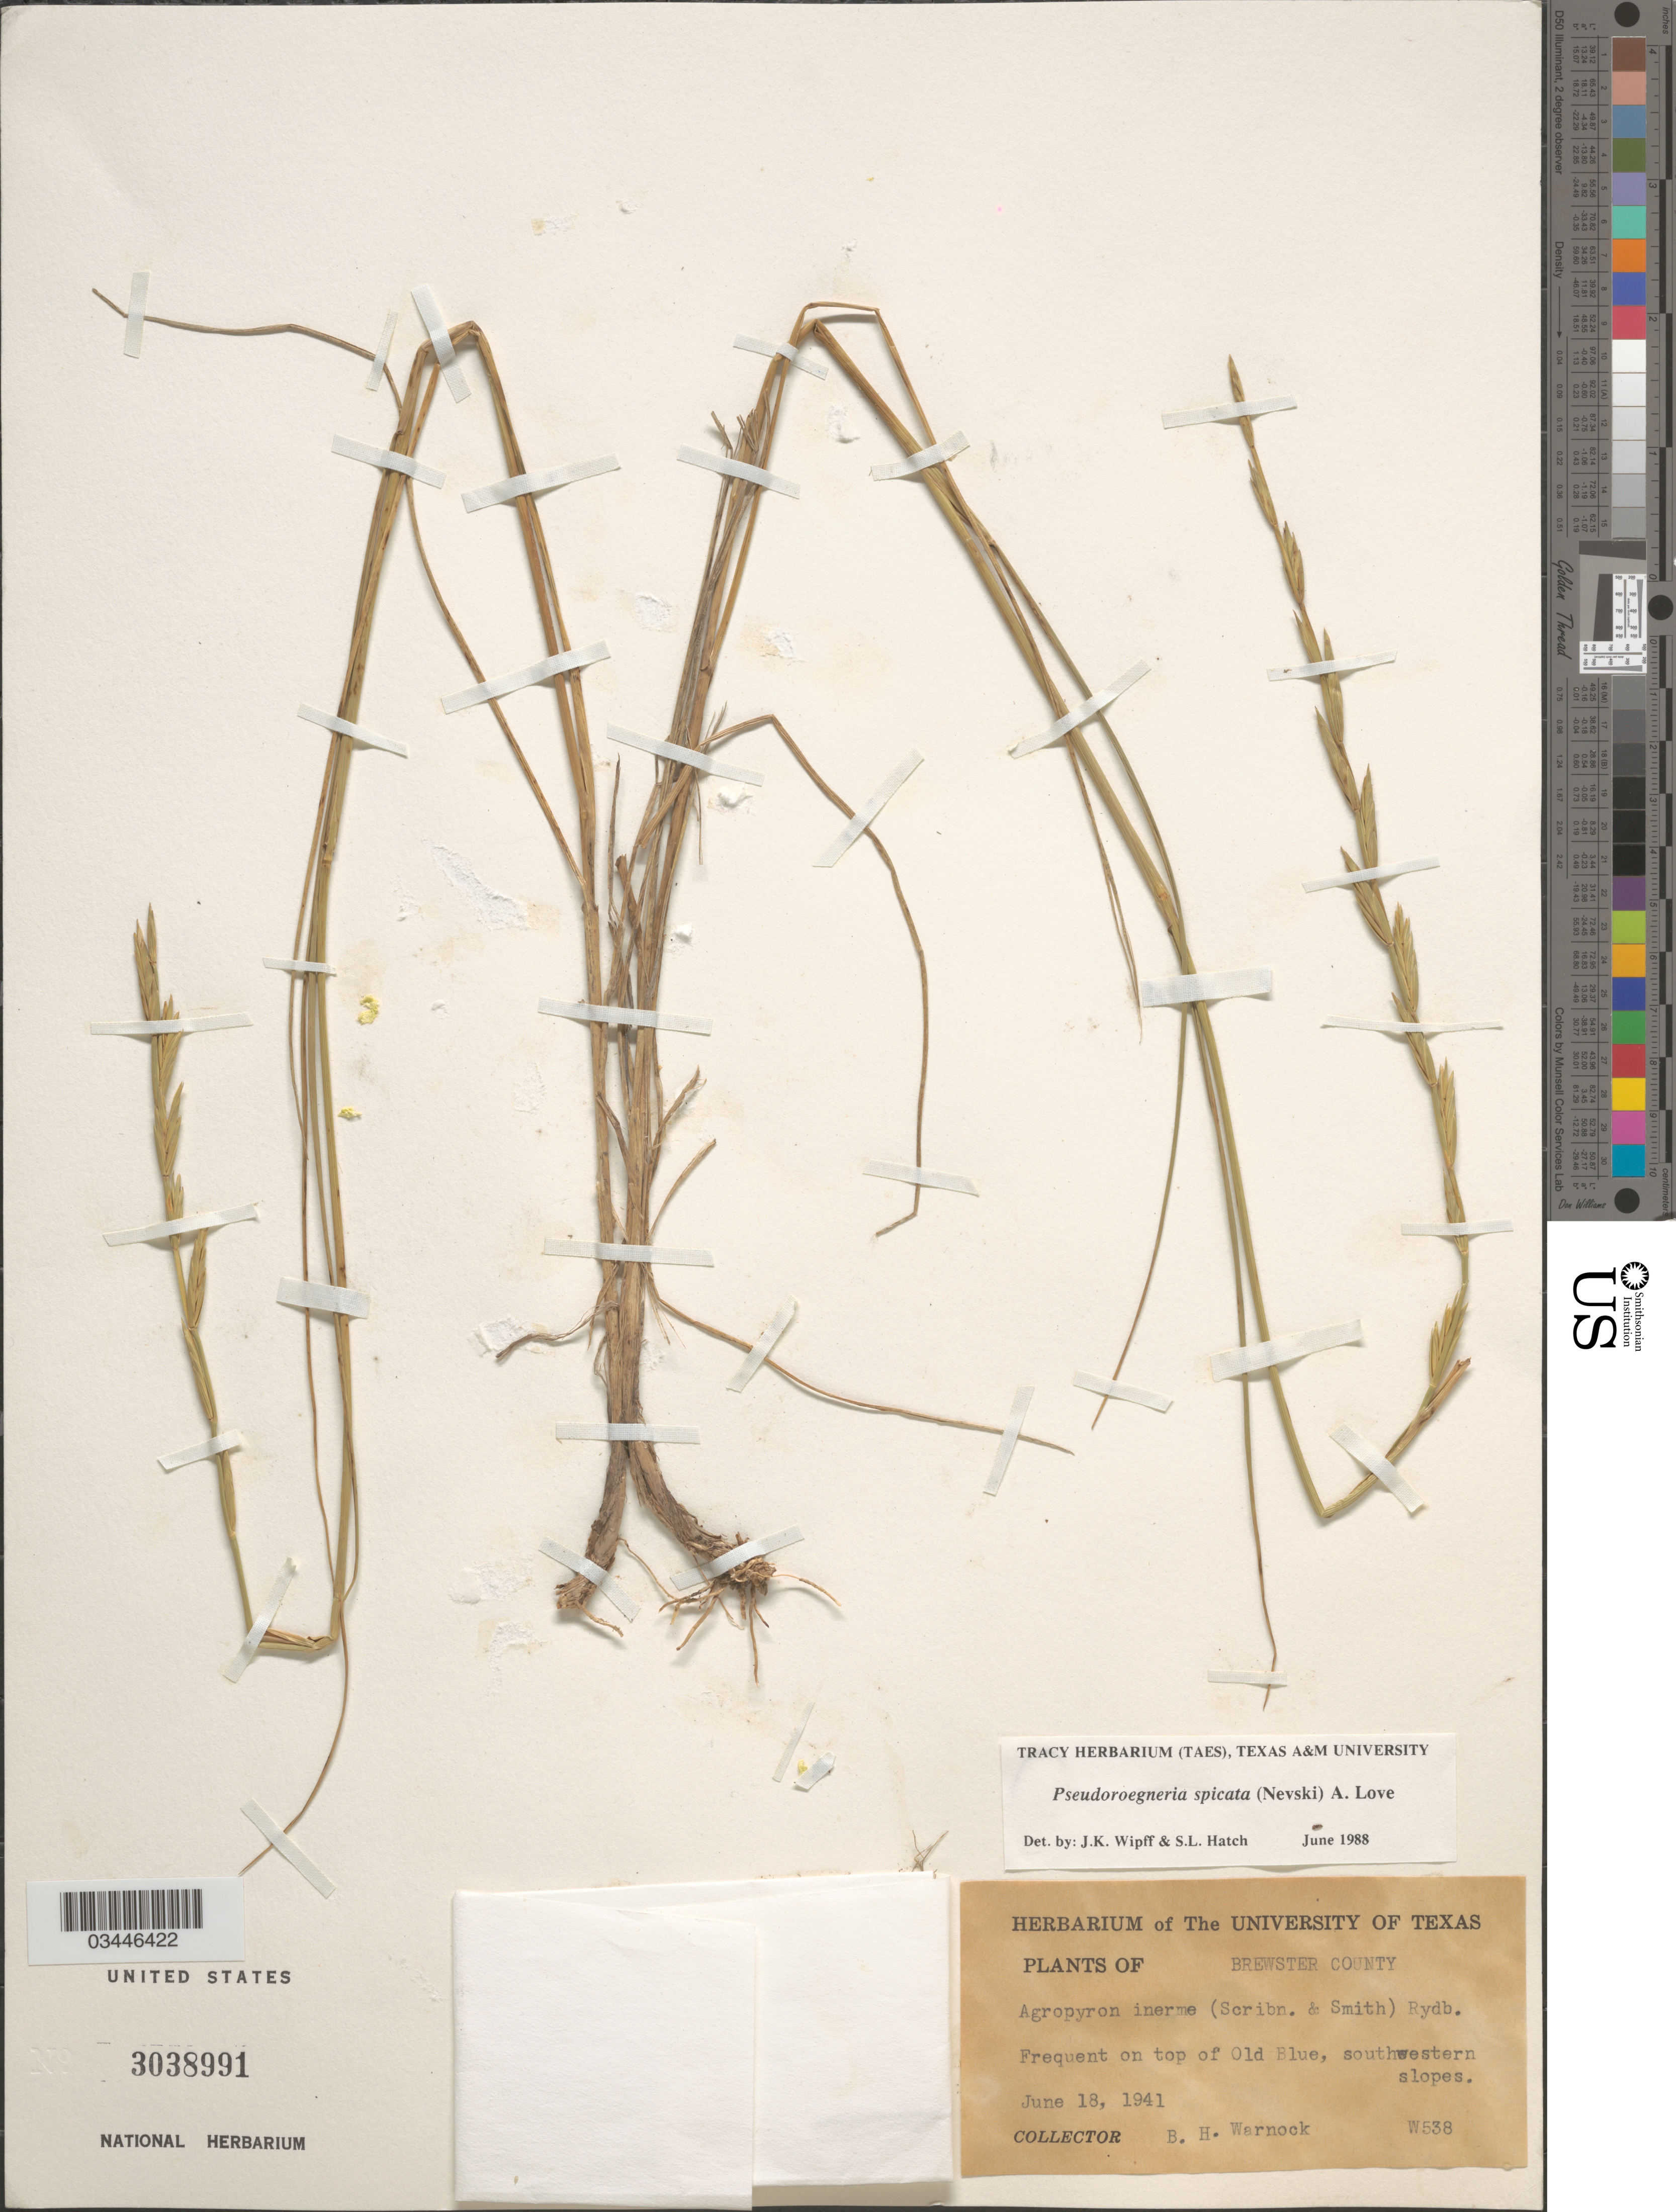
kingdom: Plantae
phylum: Tracheophyta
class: Liliopsida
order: Poales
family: Poaceae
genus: Pseudoroegneria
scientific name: Pseudoroegneria spicata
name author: (Pursh) Á. Löve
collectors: B. H. Warnock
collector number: W538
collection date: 1941-06-18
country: United States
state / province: Texas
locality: Brewster County. Frequent on top of Old Blue, southwestern slopes.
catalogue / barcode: US 3038991